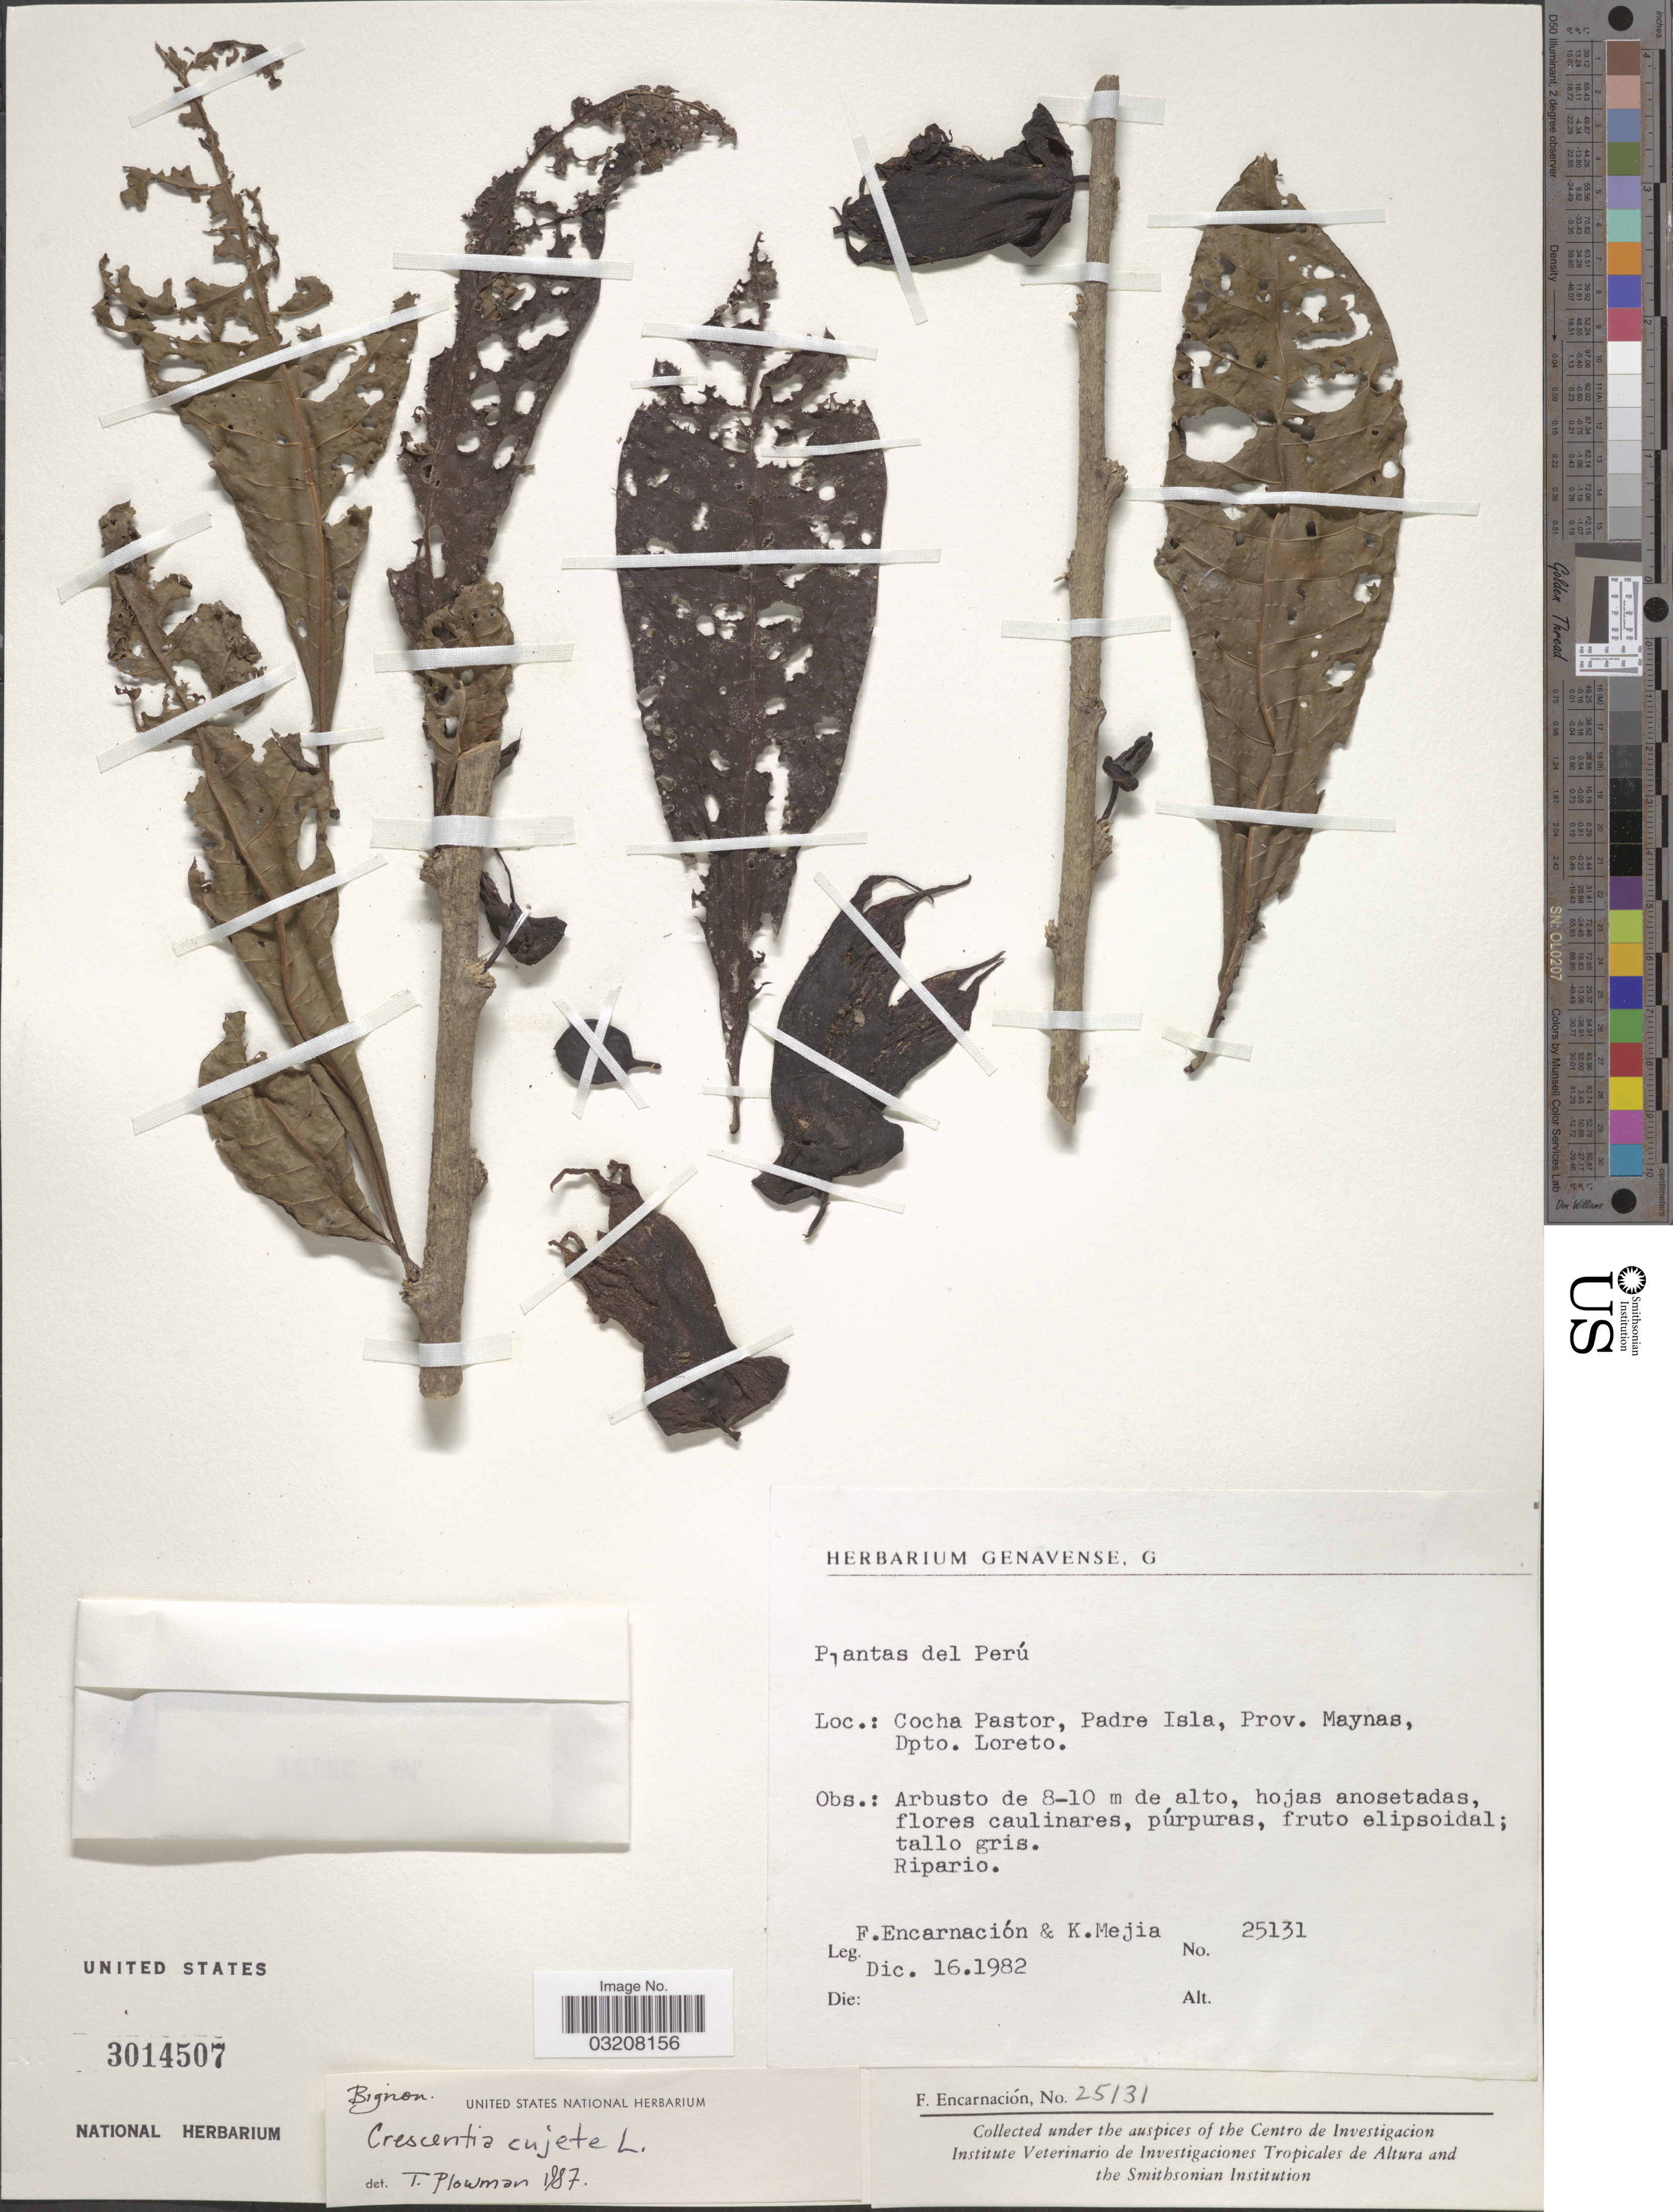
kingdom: Plantae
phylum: Tracheophyta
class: Magnoliopsida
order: Lamiales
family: Bignoniaceae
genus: Crescentia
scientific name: Crescentia cujete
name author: L.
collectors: F. Encarnación & K. Mejia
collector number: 25131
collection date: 1982-12-16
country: Peru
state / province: Loreto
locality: Cocha Pastor, Padre Isla, Prov. Maynas, Dpto. Loreto.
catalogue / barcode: US 3014507